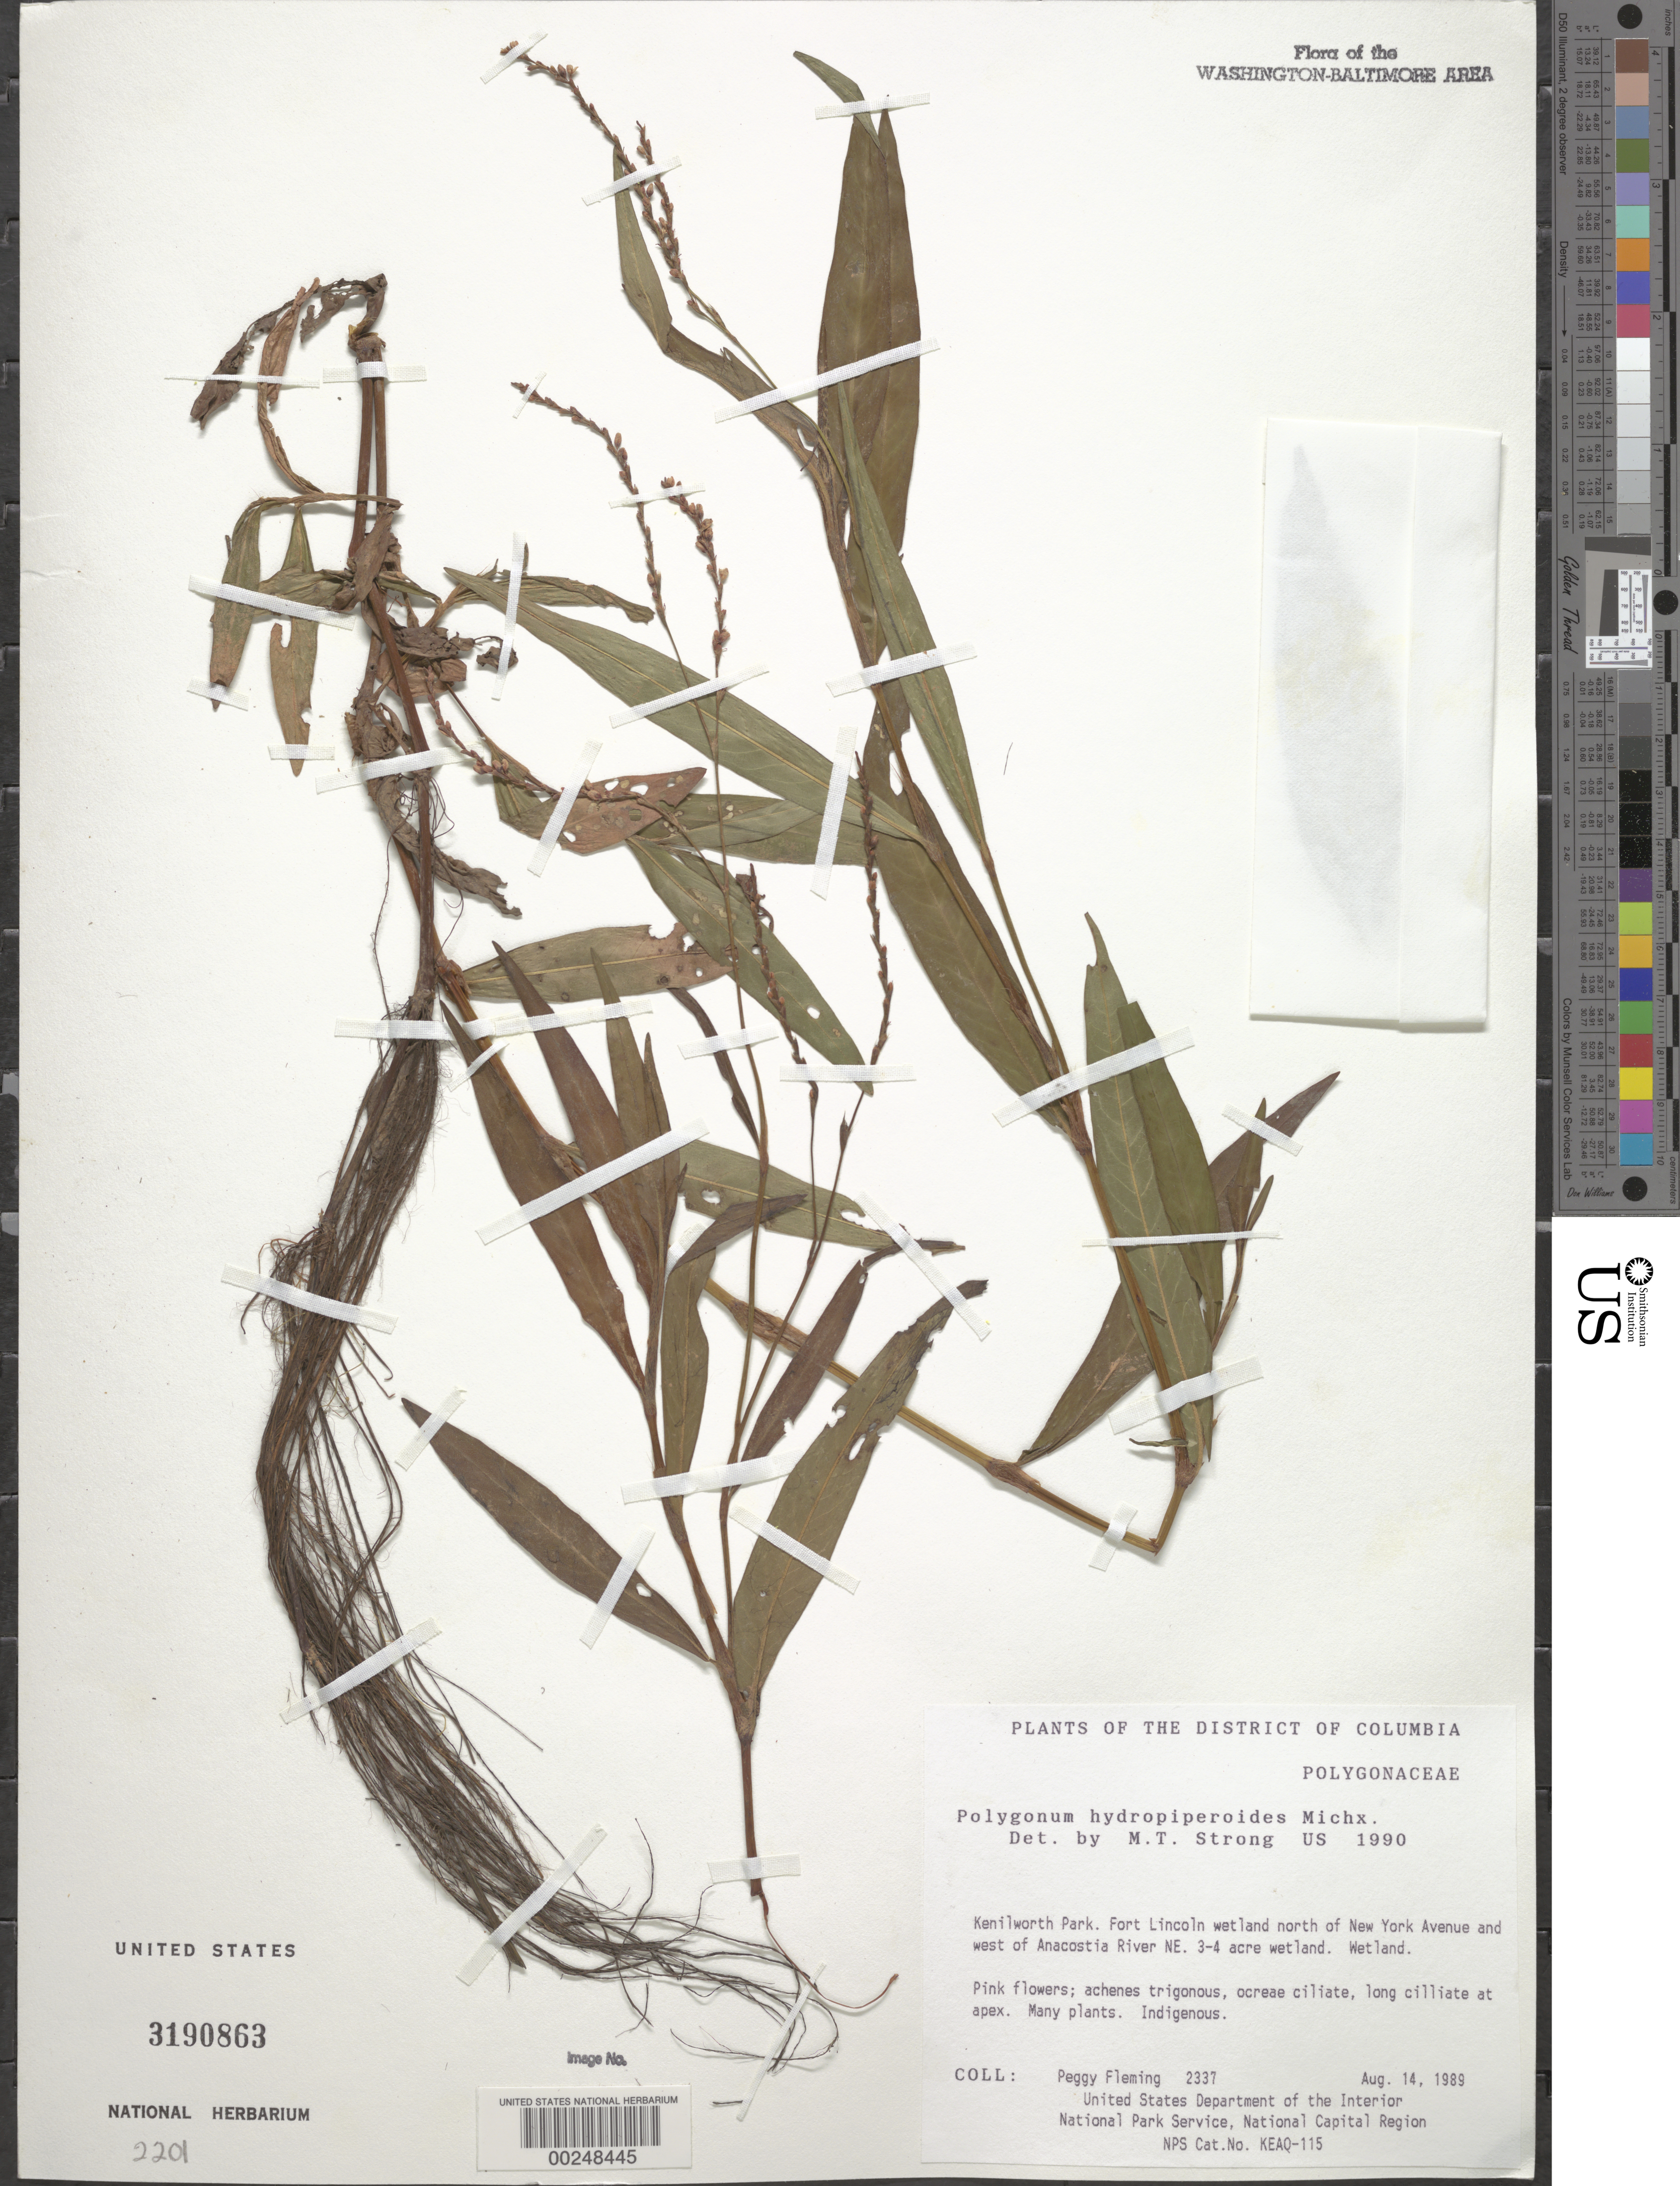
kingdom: Plantae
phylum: Tracheophyta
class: Magnoliopsida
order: Caryophyllales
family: Polygonaceae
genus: Persicaria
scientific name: Persicaria hydropiperoides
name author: (Michx.) Small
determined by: Atha, D. E.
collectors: P. Fleming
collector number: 2337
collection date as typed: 14 Aug 1989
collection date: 1989-08-14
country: United States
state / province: District of Columbia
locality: Kenilworth Park, Ft Lincoln N of New York Ave and W of Anacostia River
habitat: Wetland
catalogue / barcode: US 3190863